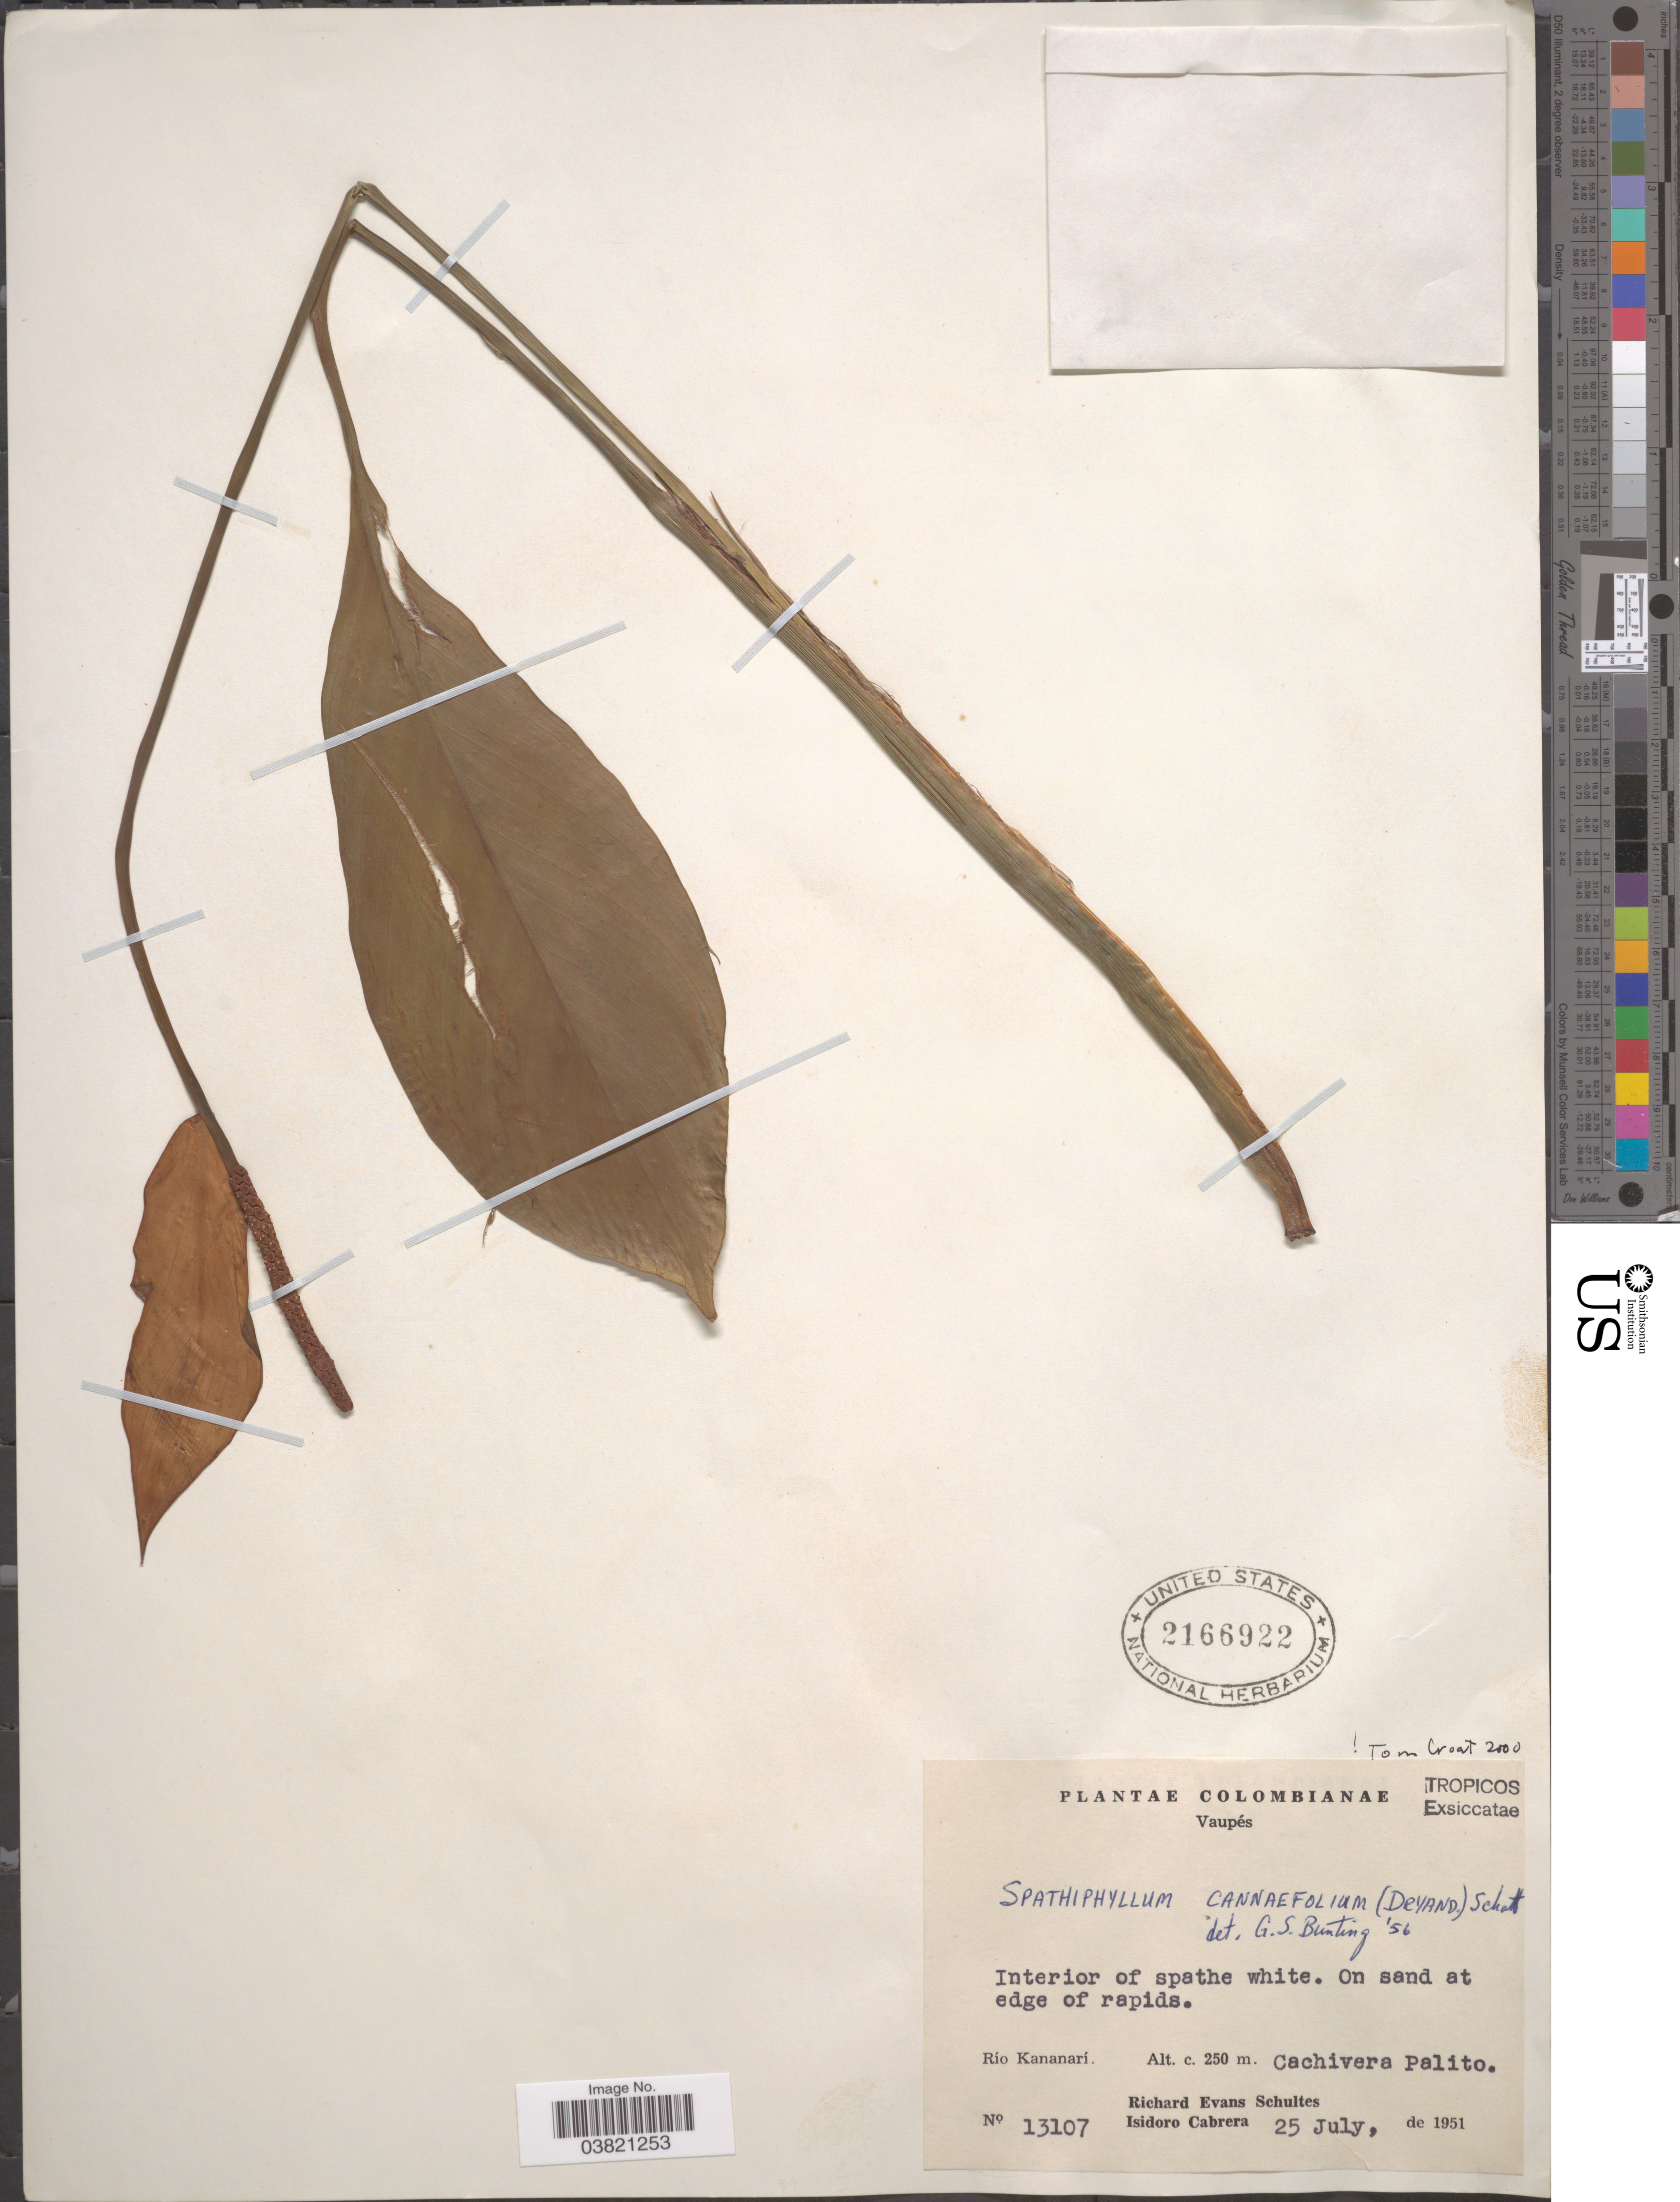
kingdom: Plantae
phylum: Tracheophyta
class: Liliopsida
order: Alismatales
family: Araceae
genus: Spathiphyllum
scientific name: Spathiphyllum cannifolium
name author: (Dryand. ex Sims) Schott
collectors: R. E. Schultes & I. Cabrera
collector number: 13107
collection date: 1951-07-25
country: Colombia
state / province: Vaupés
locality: Río Kananarí. Cachivera Palito.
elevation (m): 250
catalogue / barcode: US 2166922